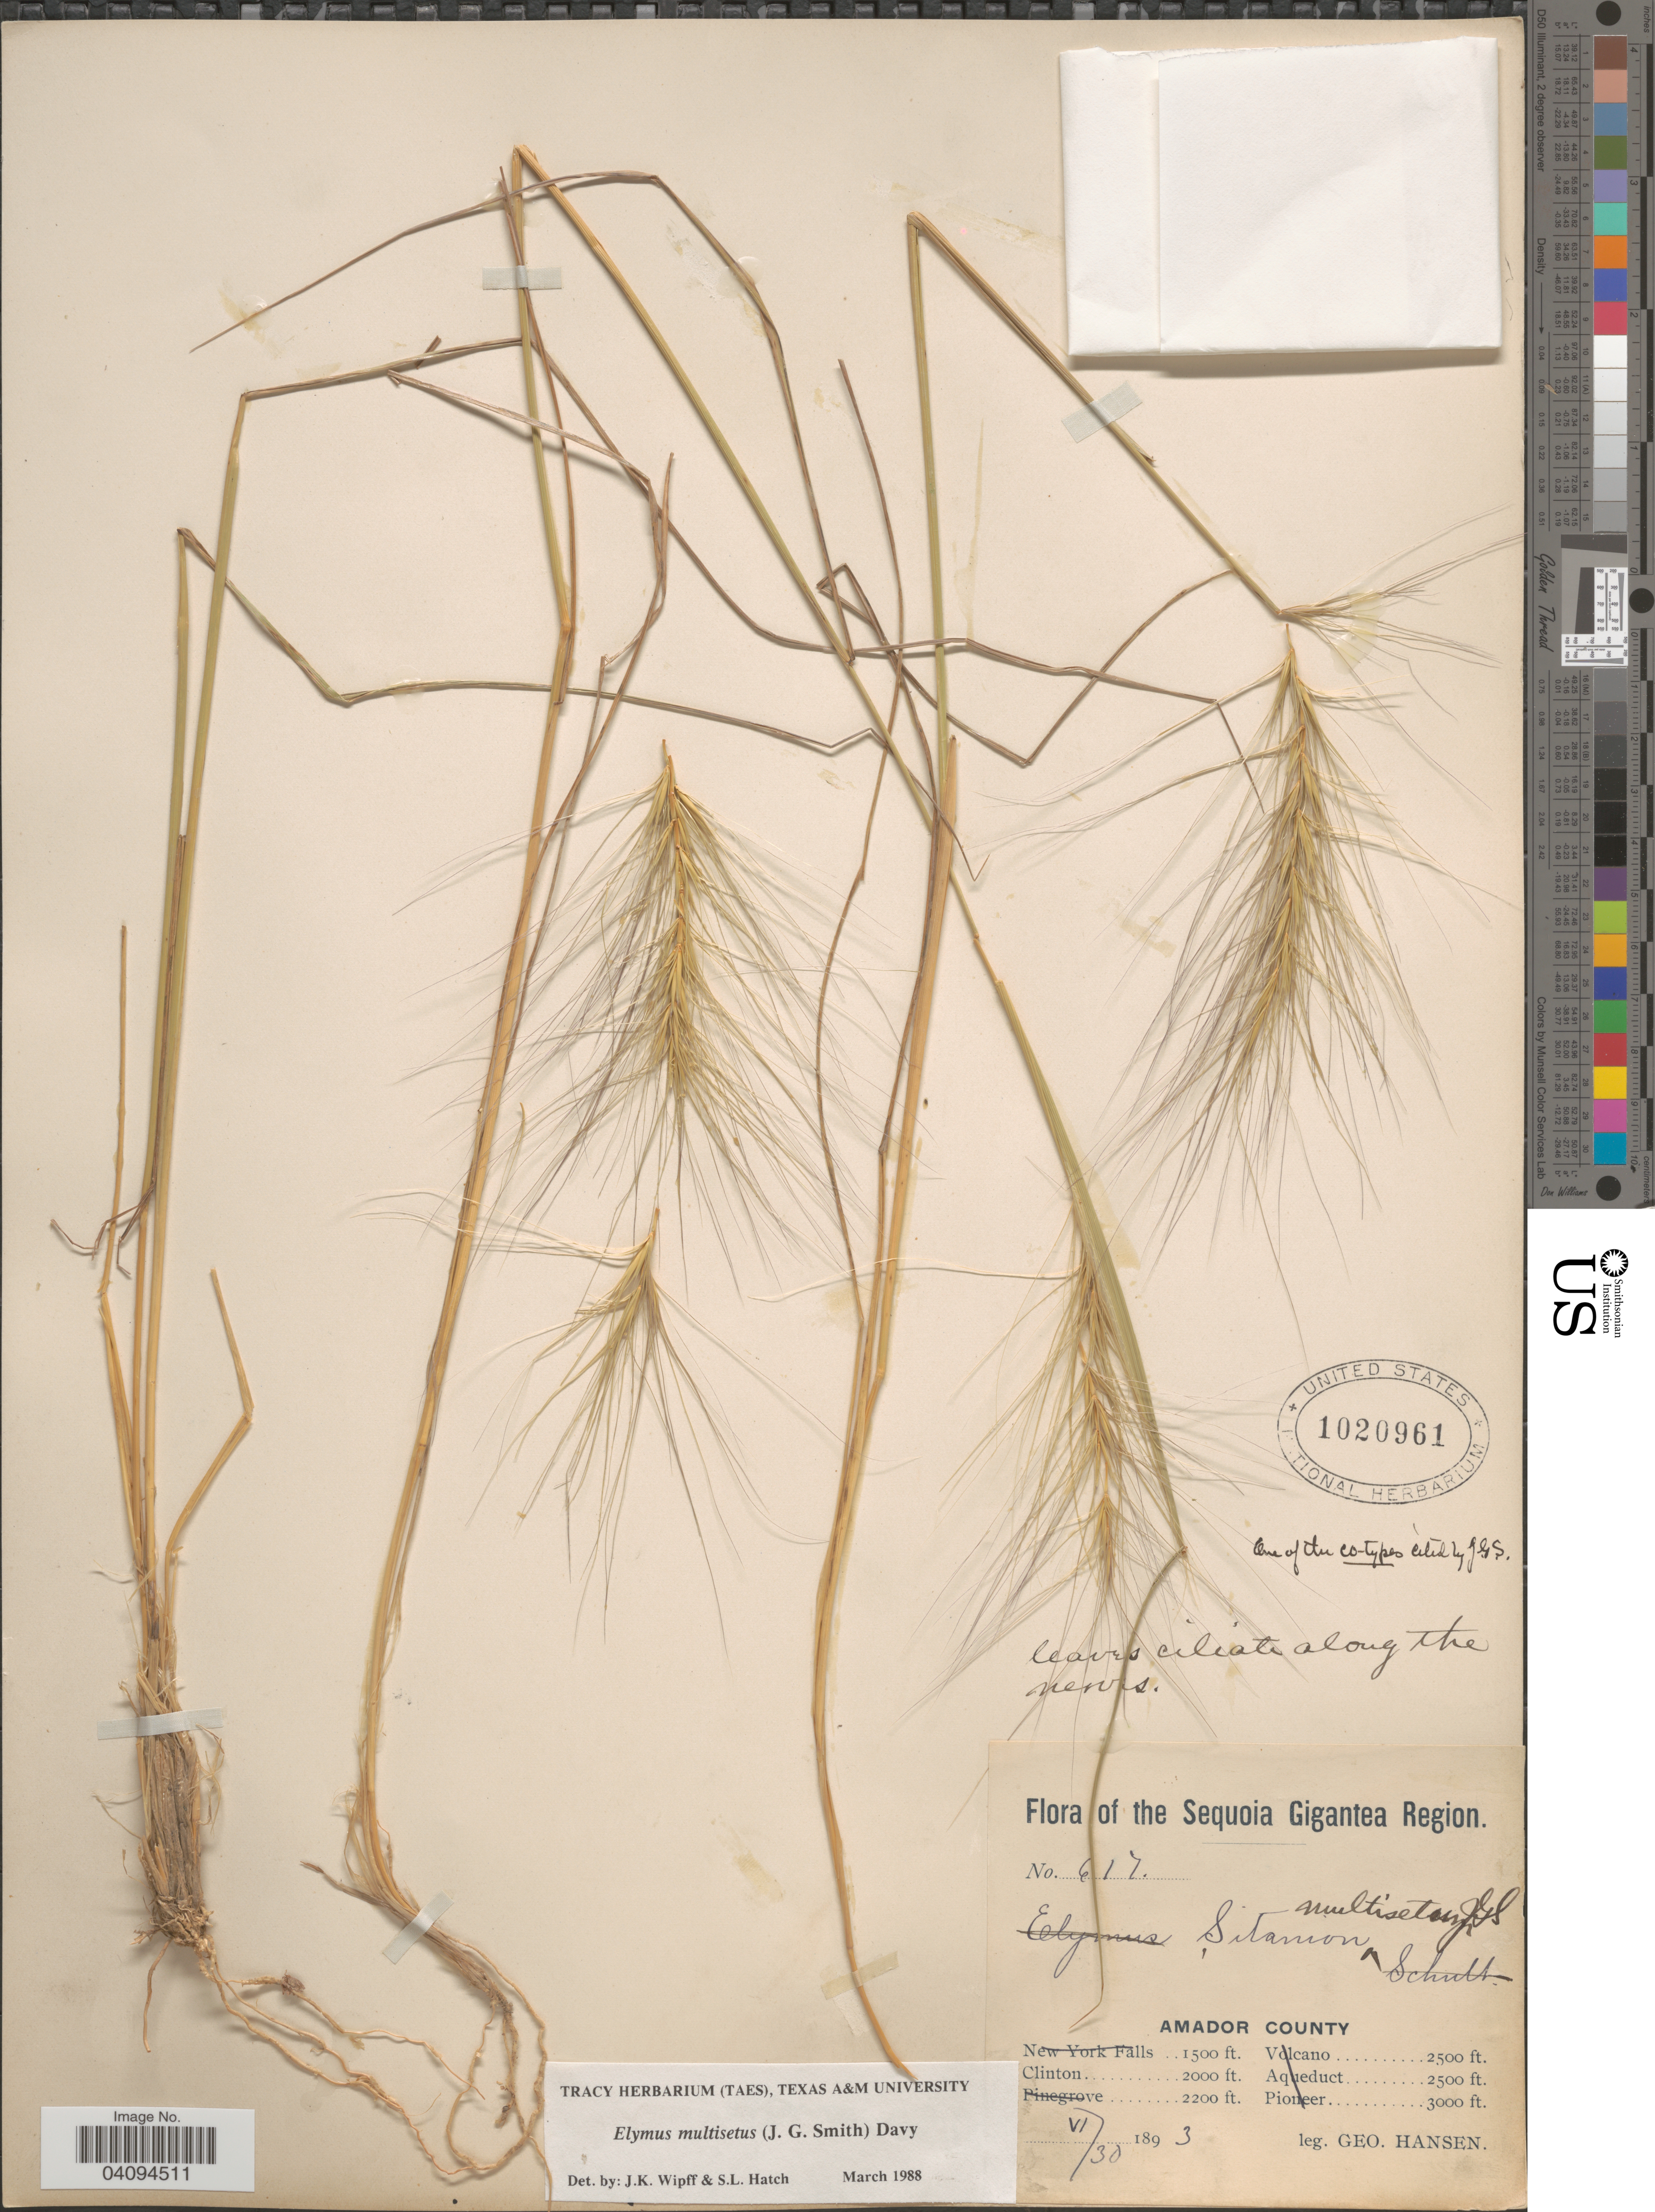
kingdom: Plantae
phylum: Tracheophyta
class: Liliopsida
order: Poales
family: Poaceae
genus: Elymus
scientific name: Elymus multisetus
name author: (J.G. Sm.) Burtt Davy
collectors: G. Hansen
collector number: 617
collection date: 1893-06-30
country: United States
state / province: California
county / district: Amador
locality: Sequoia Gigantea Region. Amador County. Clinton.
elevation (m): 610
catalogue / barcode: US 1020961